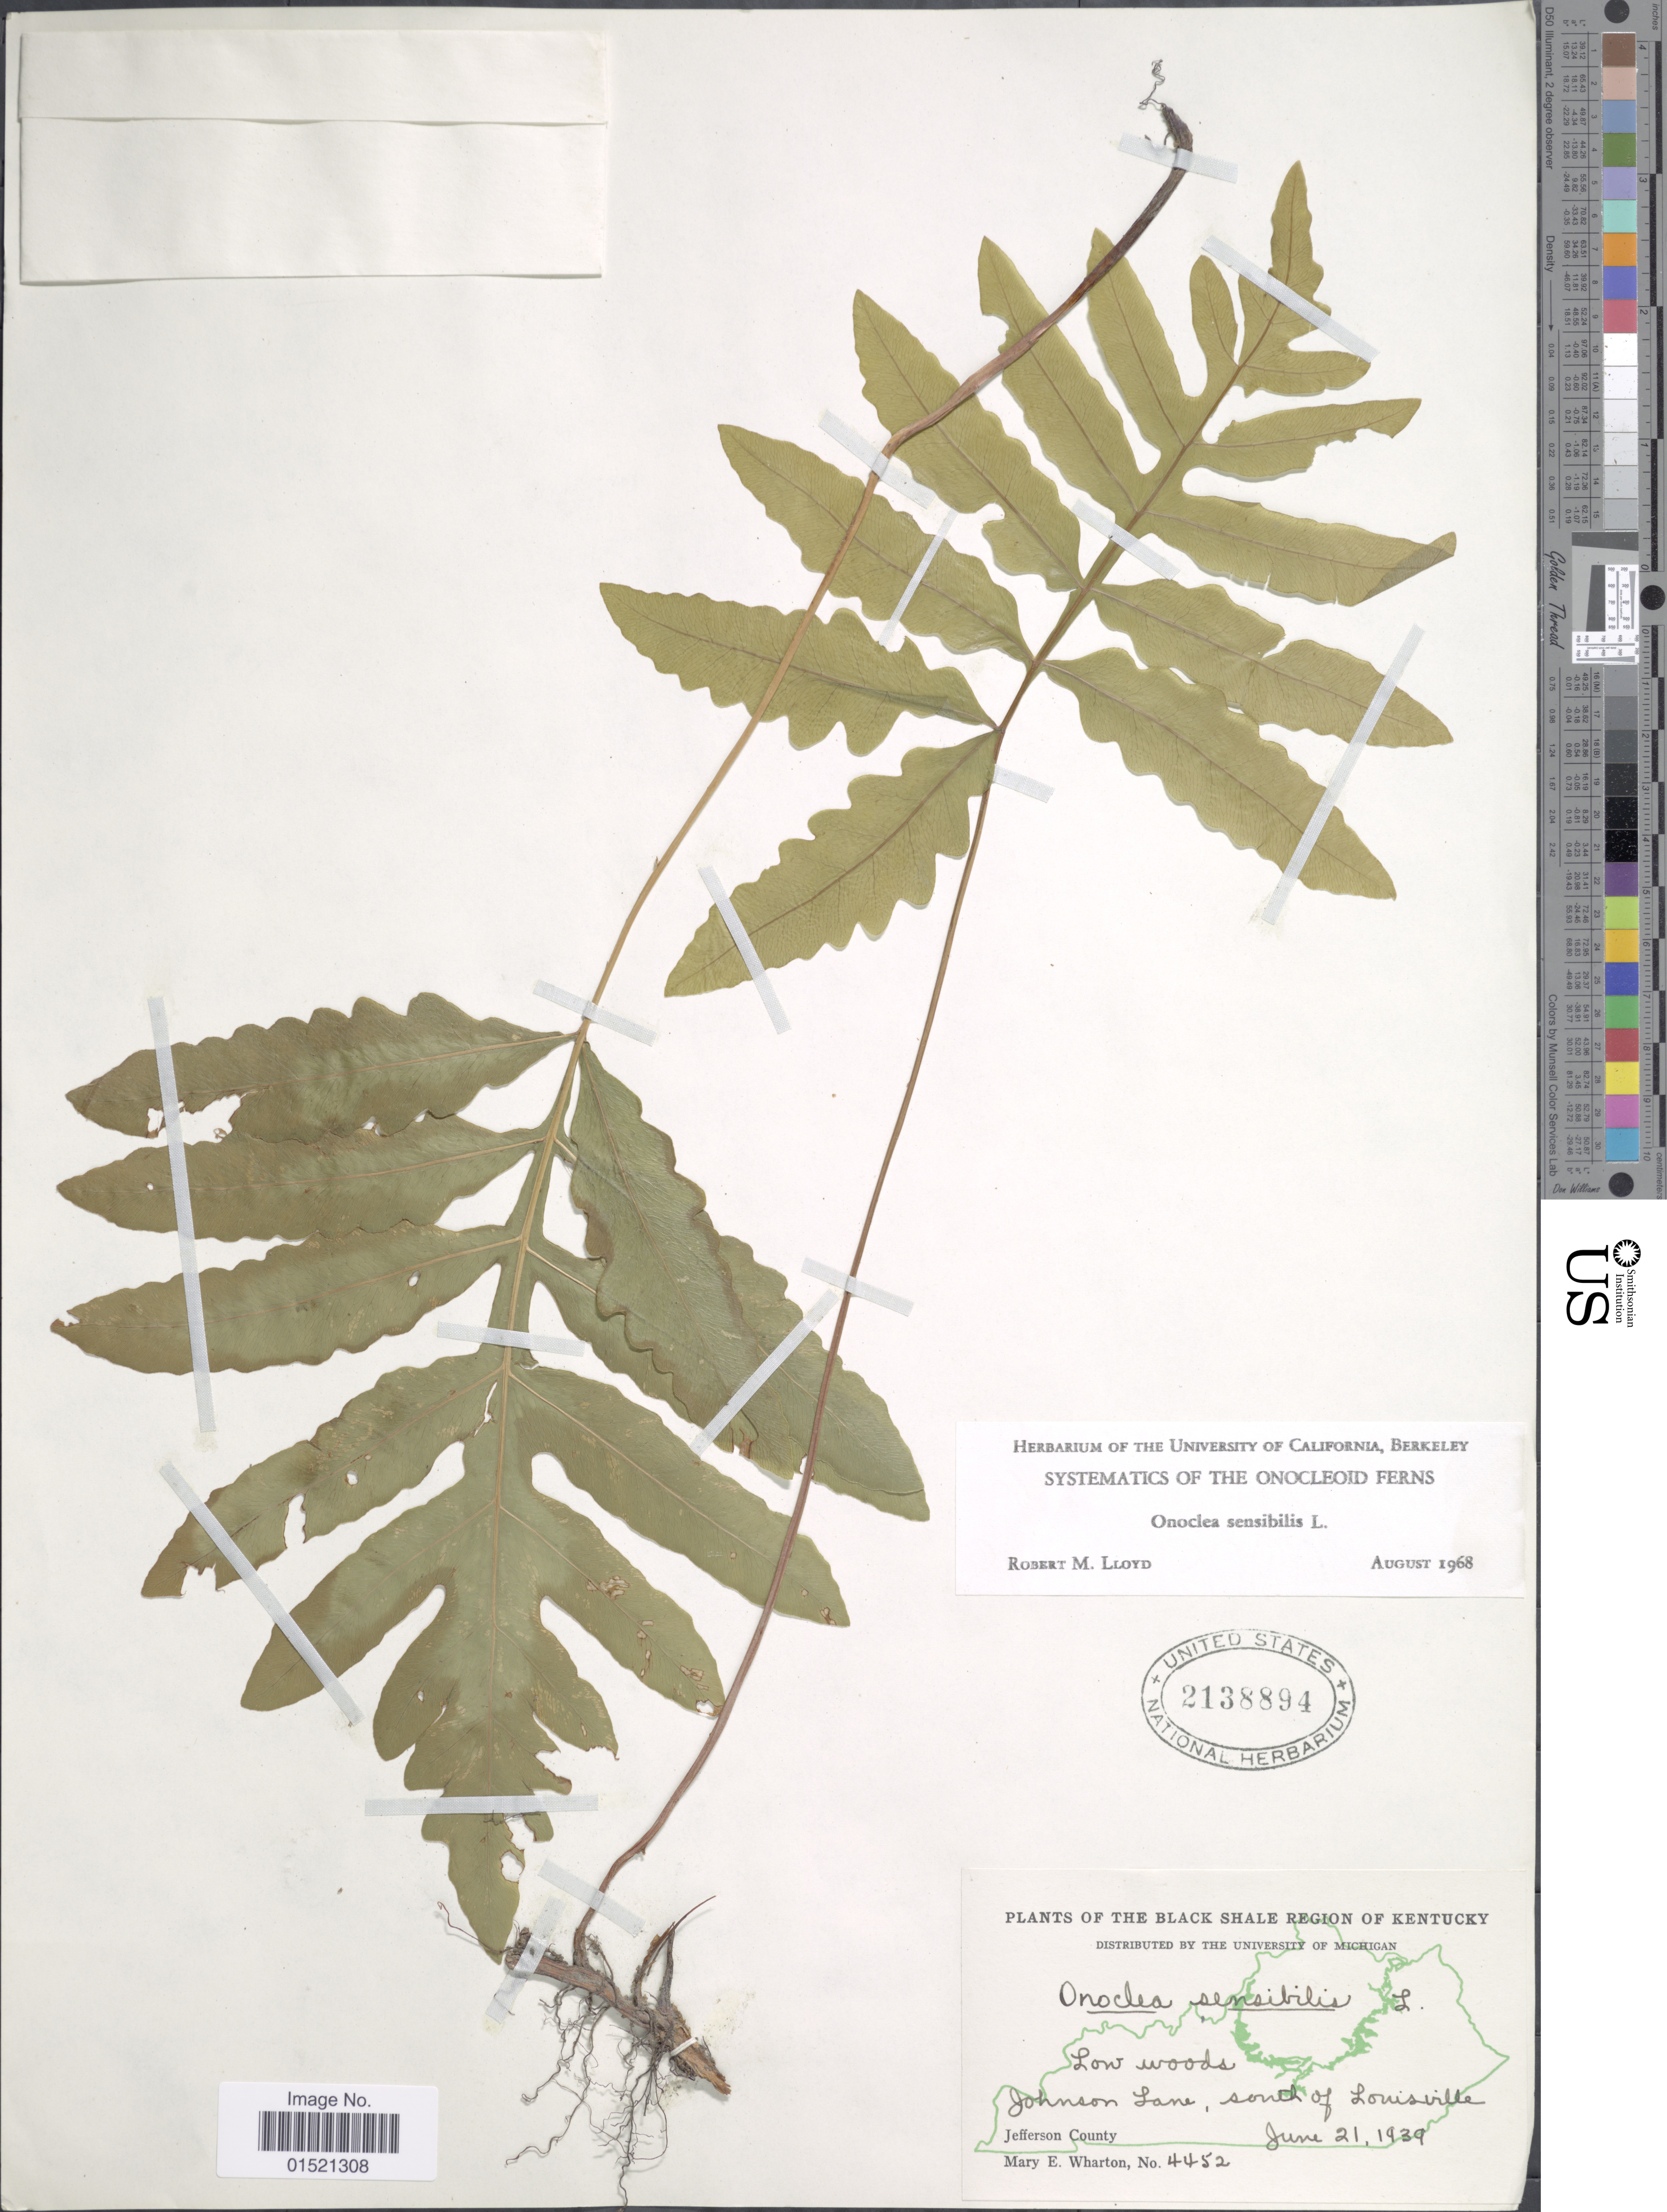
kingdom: Plantae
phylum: Tracheophyta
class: Polypodiopsida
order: Polypodiales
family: Onocleaceae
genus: Onoclea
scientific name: Onoclea sensibilis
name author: L.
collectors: M. Wharton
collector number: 4452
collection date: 1939-06-21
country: United States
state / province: Kentucky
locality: The Black Shale region of Kentucky, Johnson Lane, south of Louisville, Jefferson County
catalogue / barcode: US 2138894